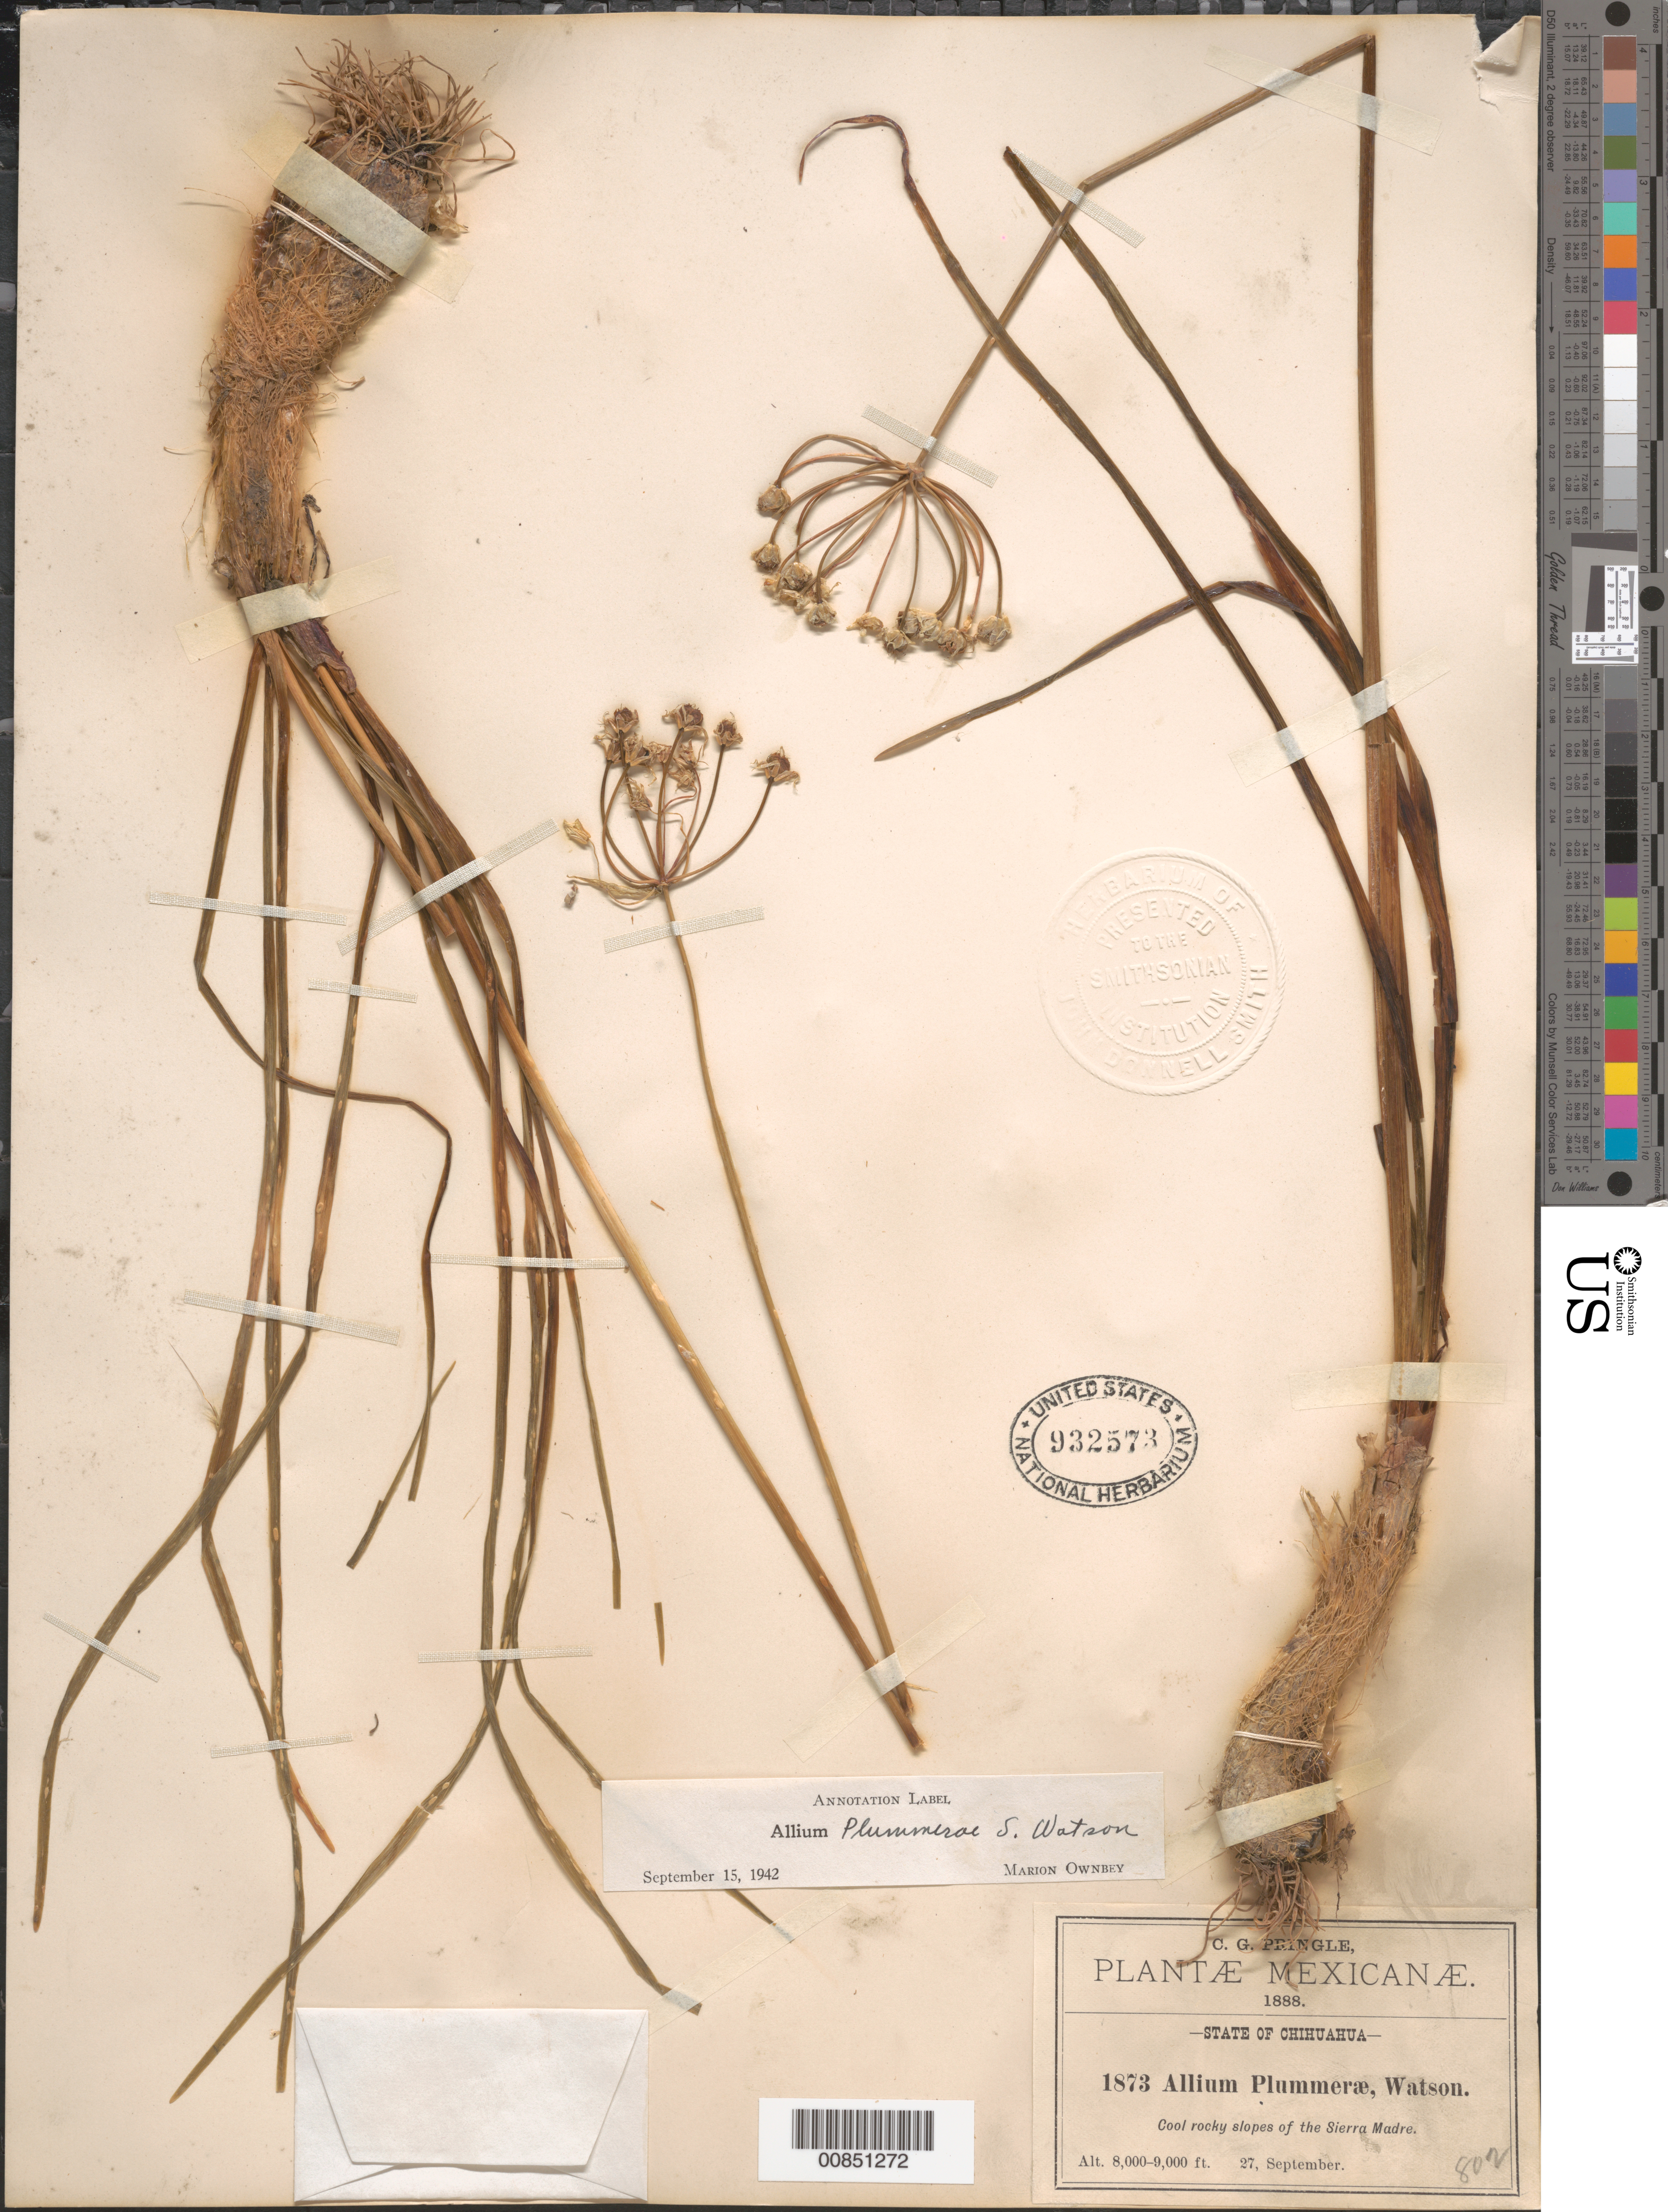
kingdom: Plantae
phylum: Tracheophyta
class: Liliopsida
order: Asparagales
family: Amaryllidaceae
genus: Allium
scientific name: Allium plummerae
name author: S. Watson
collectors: C. G. Pringle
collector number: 1873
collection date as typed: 27 Sep 1888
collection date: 1888-09-27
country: Mexico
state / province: Chihuahua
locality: Sierra Madre, Chihuahua.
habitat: Cool rocky slopes of the sierra.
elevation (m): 2438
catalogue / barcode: US 932573